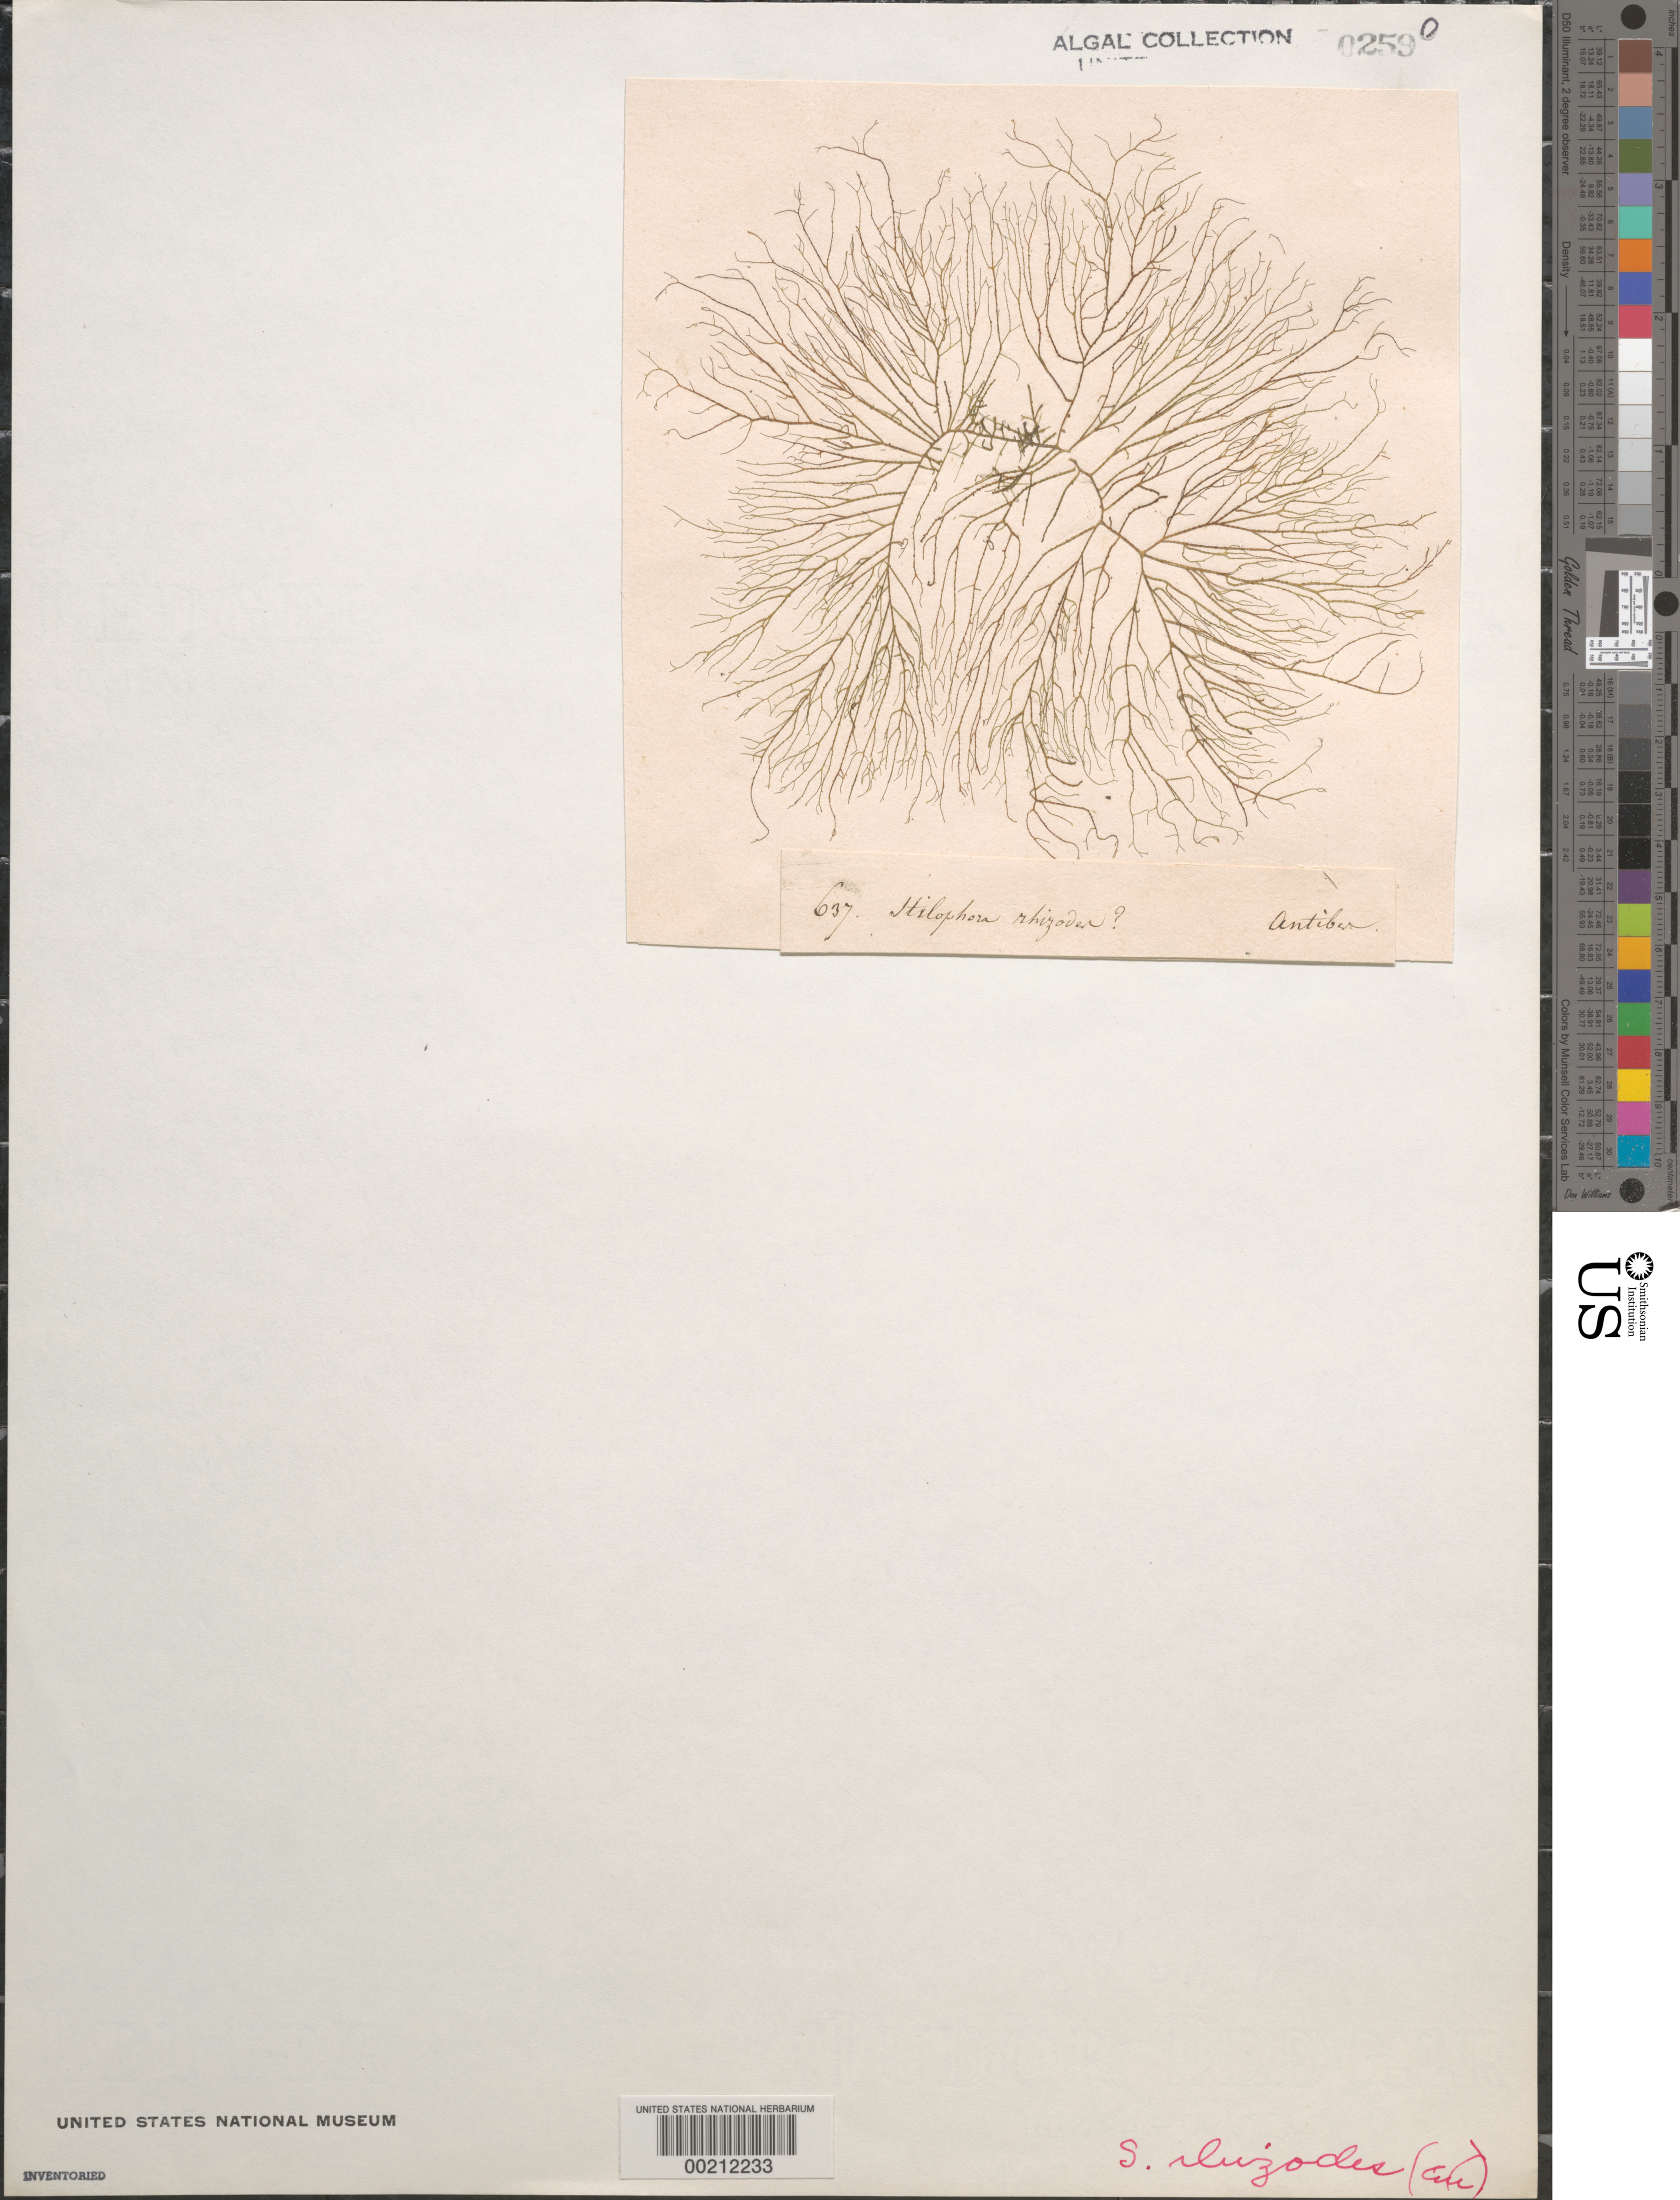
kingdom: Chromista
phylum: Ochrophyta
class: Phaeophyceae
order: Ectocarpales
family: Chordariaceae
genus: Stilophora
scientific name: Stilophora tenella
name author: (Esper) P.C. Silva in P.C. Silva et al.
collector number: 637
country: France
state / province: Provence-Alpes-Côte d'Azur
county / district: Alpes-Maritimes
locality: Antibes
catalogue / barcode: US 2590